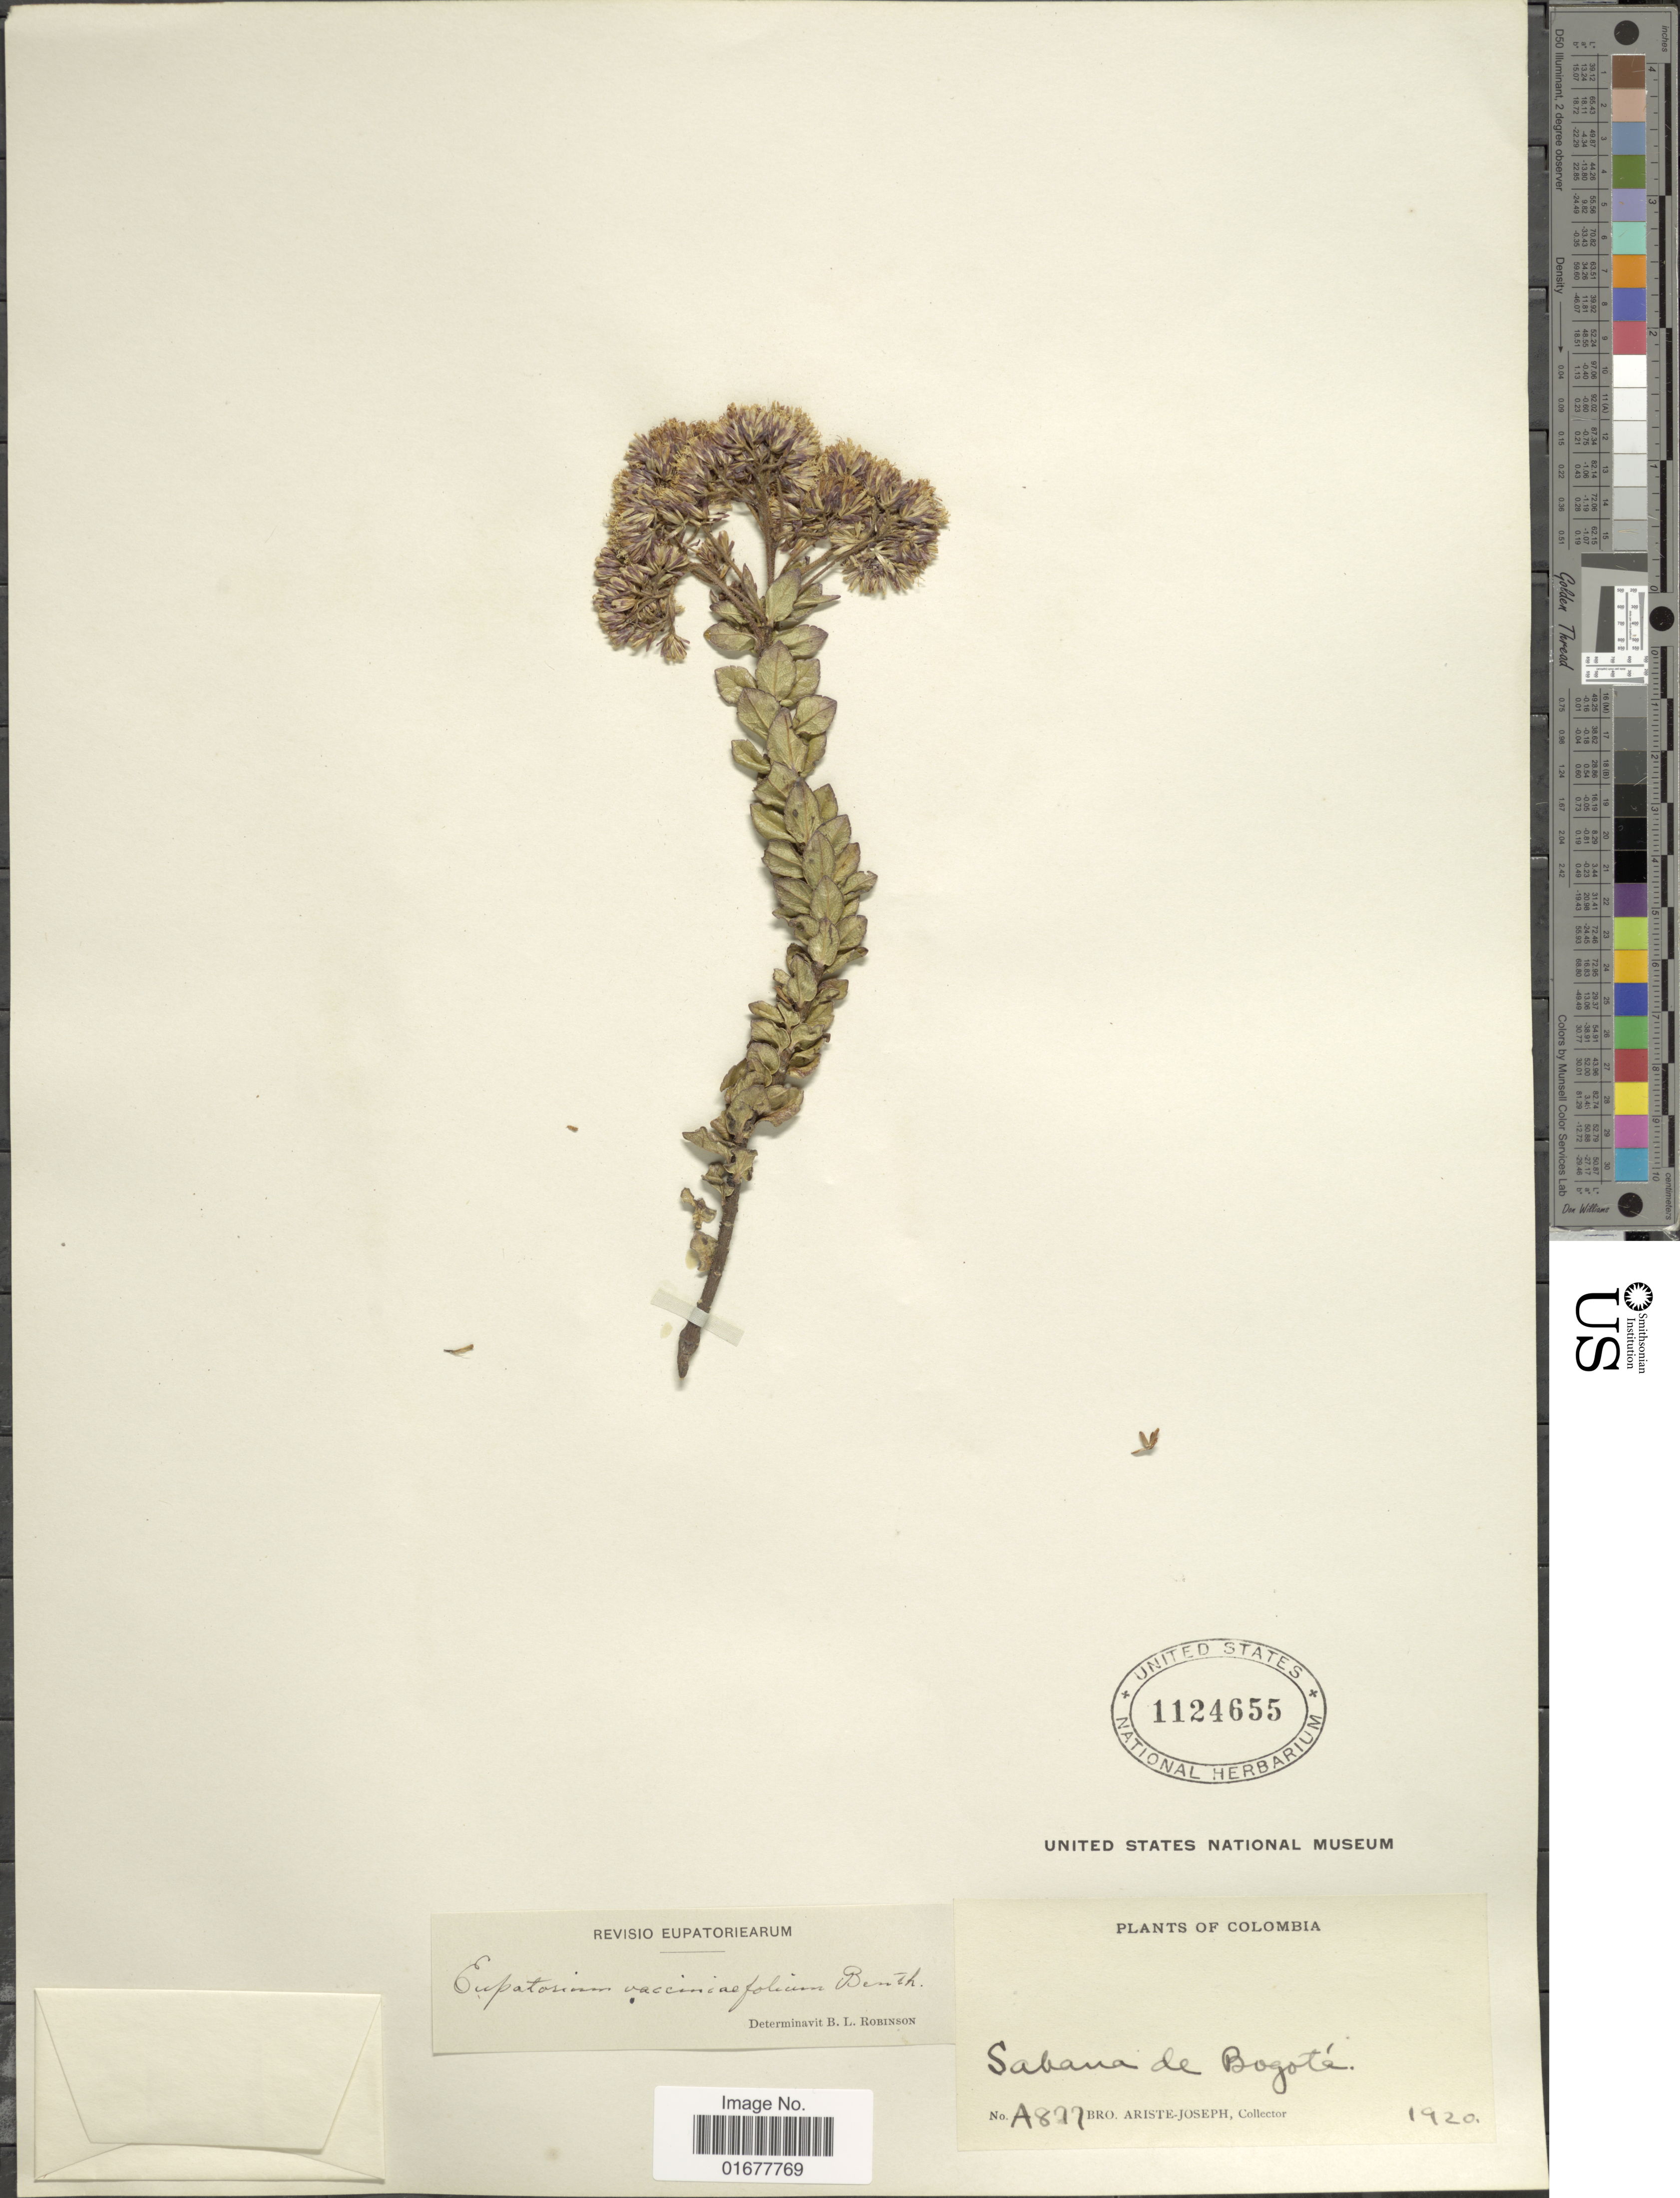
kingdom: Plantae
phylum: Tracheophyta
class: Magnoliopsida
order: Asterales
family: Asteraceae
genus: Ageratina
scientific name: Ageratina vacciniaefolia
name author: (Benth.) R.M. King & H. Rob.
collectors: Bro. Ariste-Joseph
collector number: A877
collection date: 1920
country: Colombia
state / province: Bogota D.C.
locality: Sabana de Bogota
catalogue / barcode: US 1124655